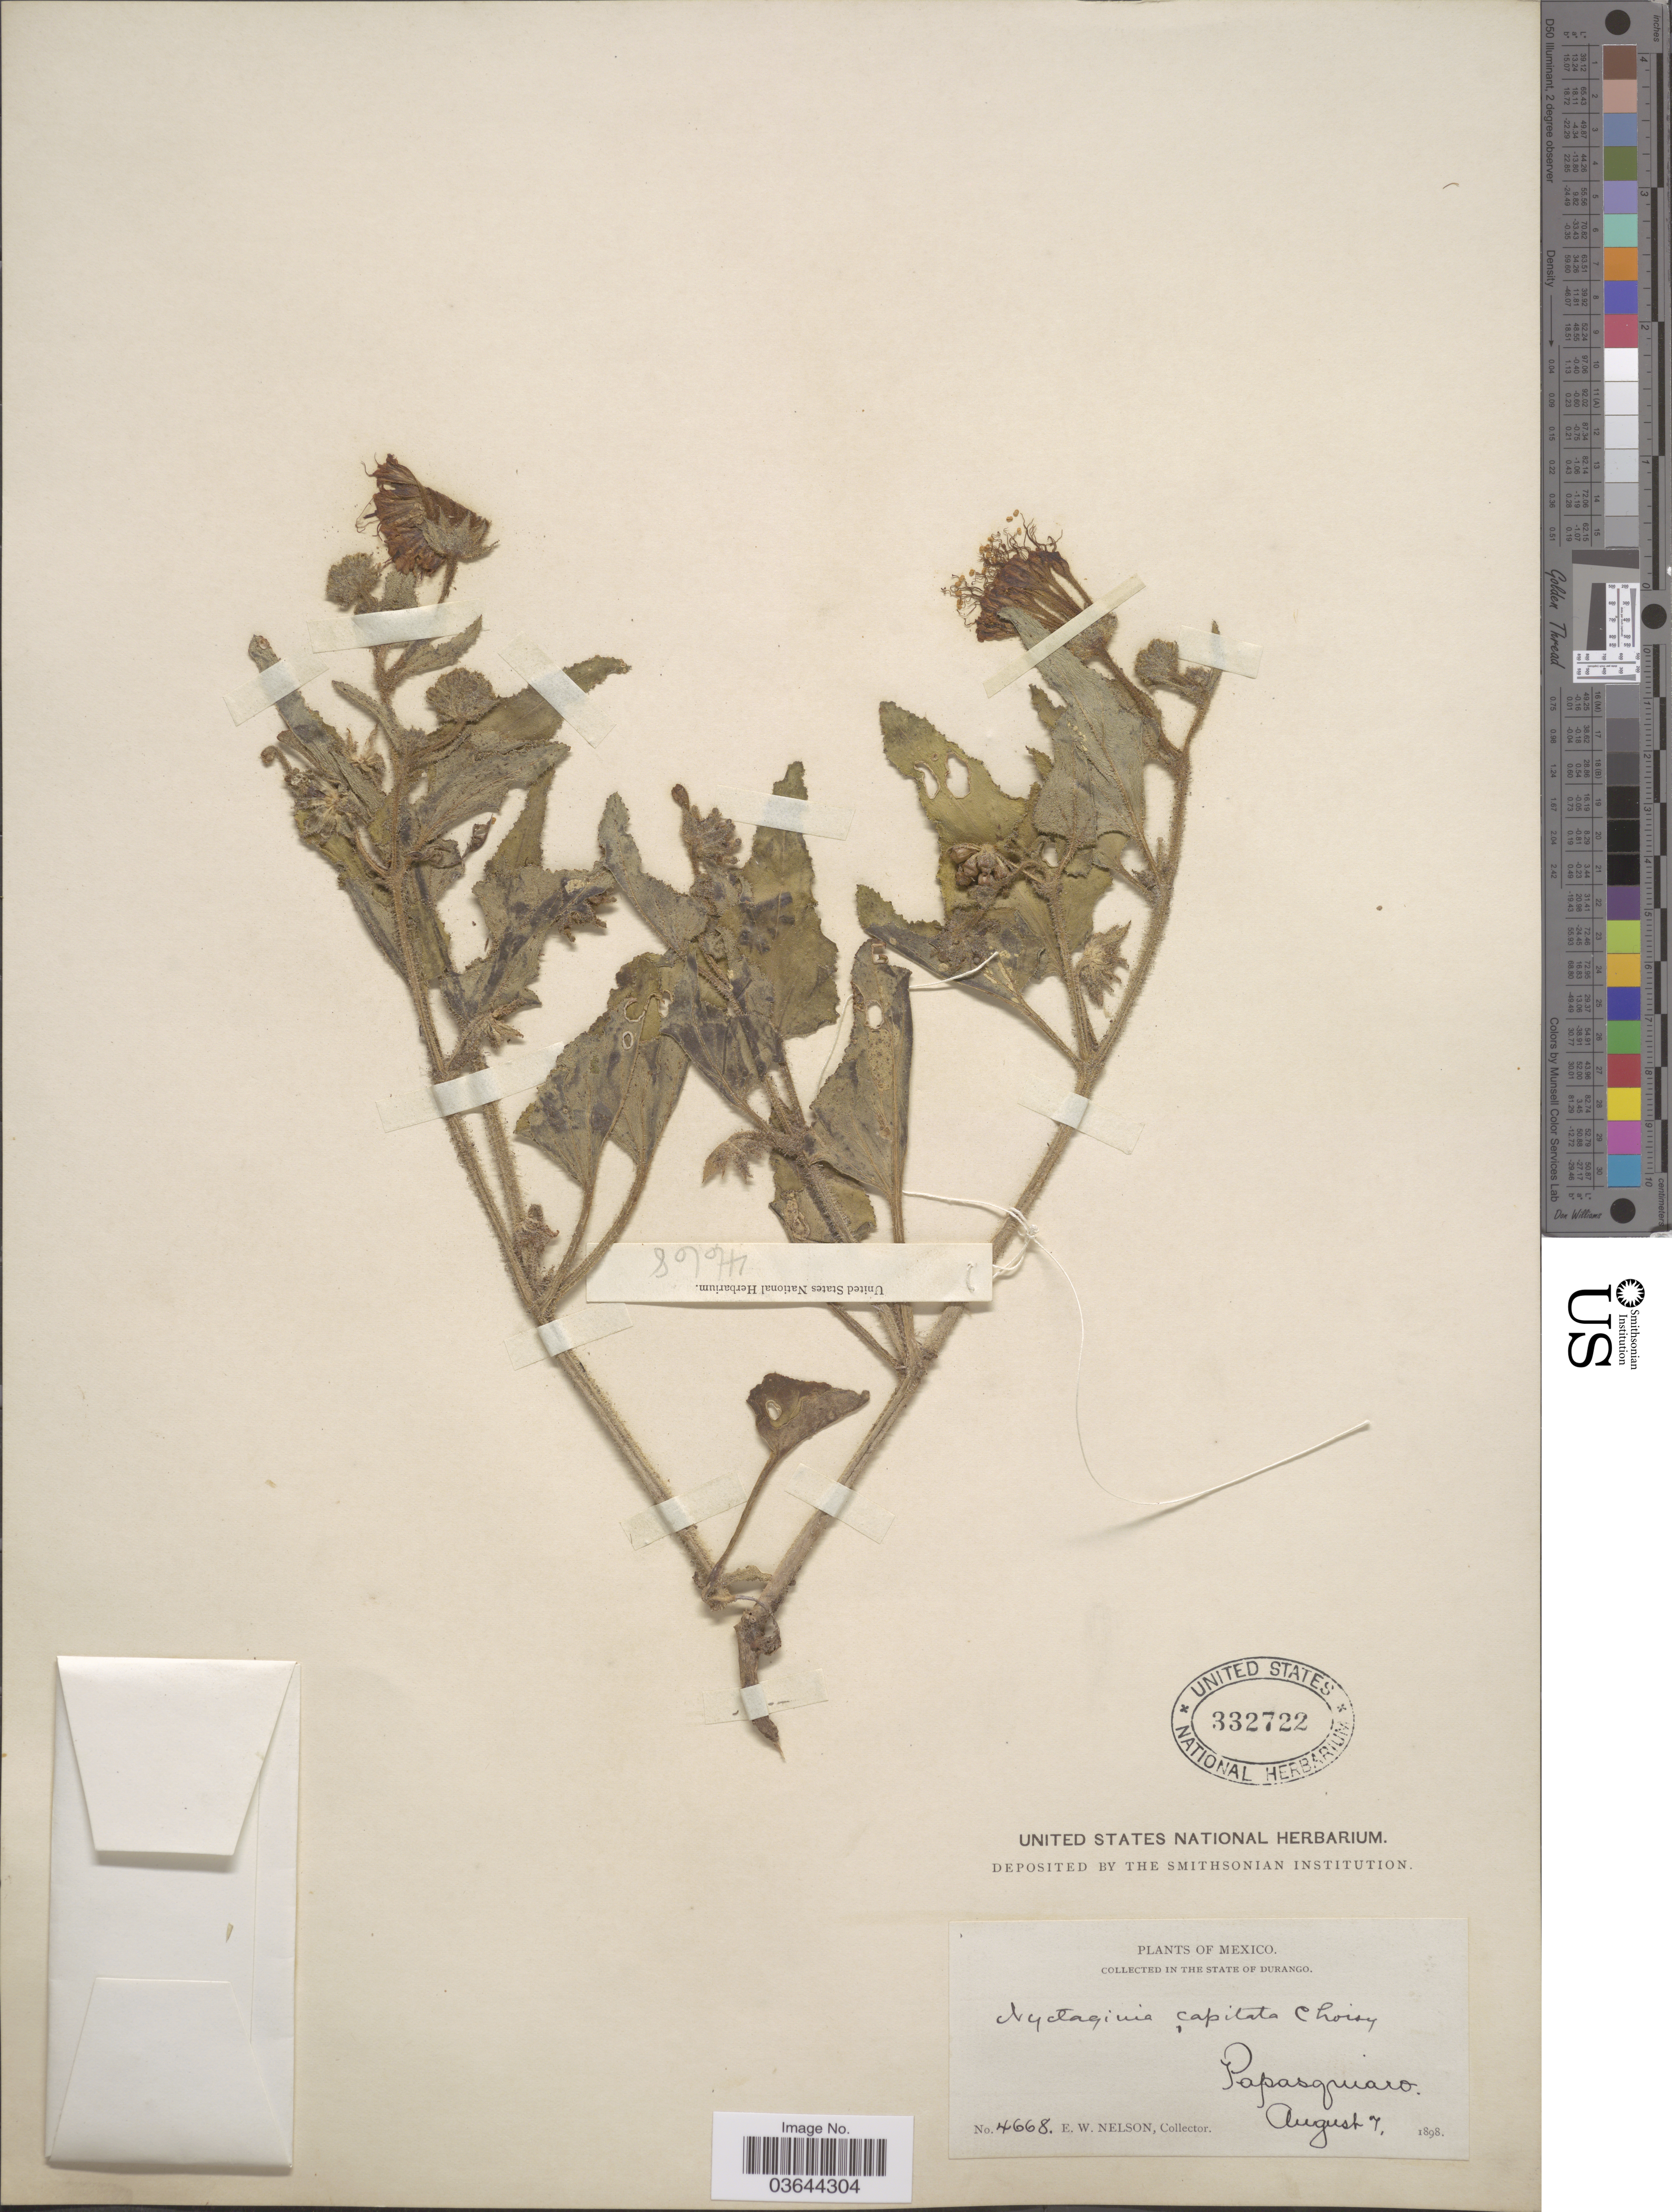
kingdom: Plantae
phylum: Tracheophyta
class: Magnoliopsida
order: Caryophyllales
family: Nyctaginaceae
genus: Nyctaginia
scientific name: Nyctaginia capitata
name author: Choisy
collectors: E. W. Nelson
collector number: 4668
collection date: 1898-08-07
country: Mexico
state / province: Durango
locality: Papasquiaro.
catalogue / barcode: US 332722